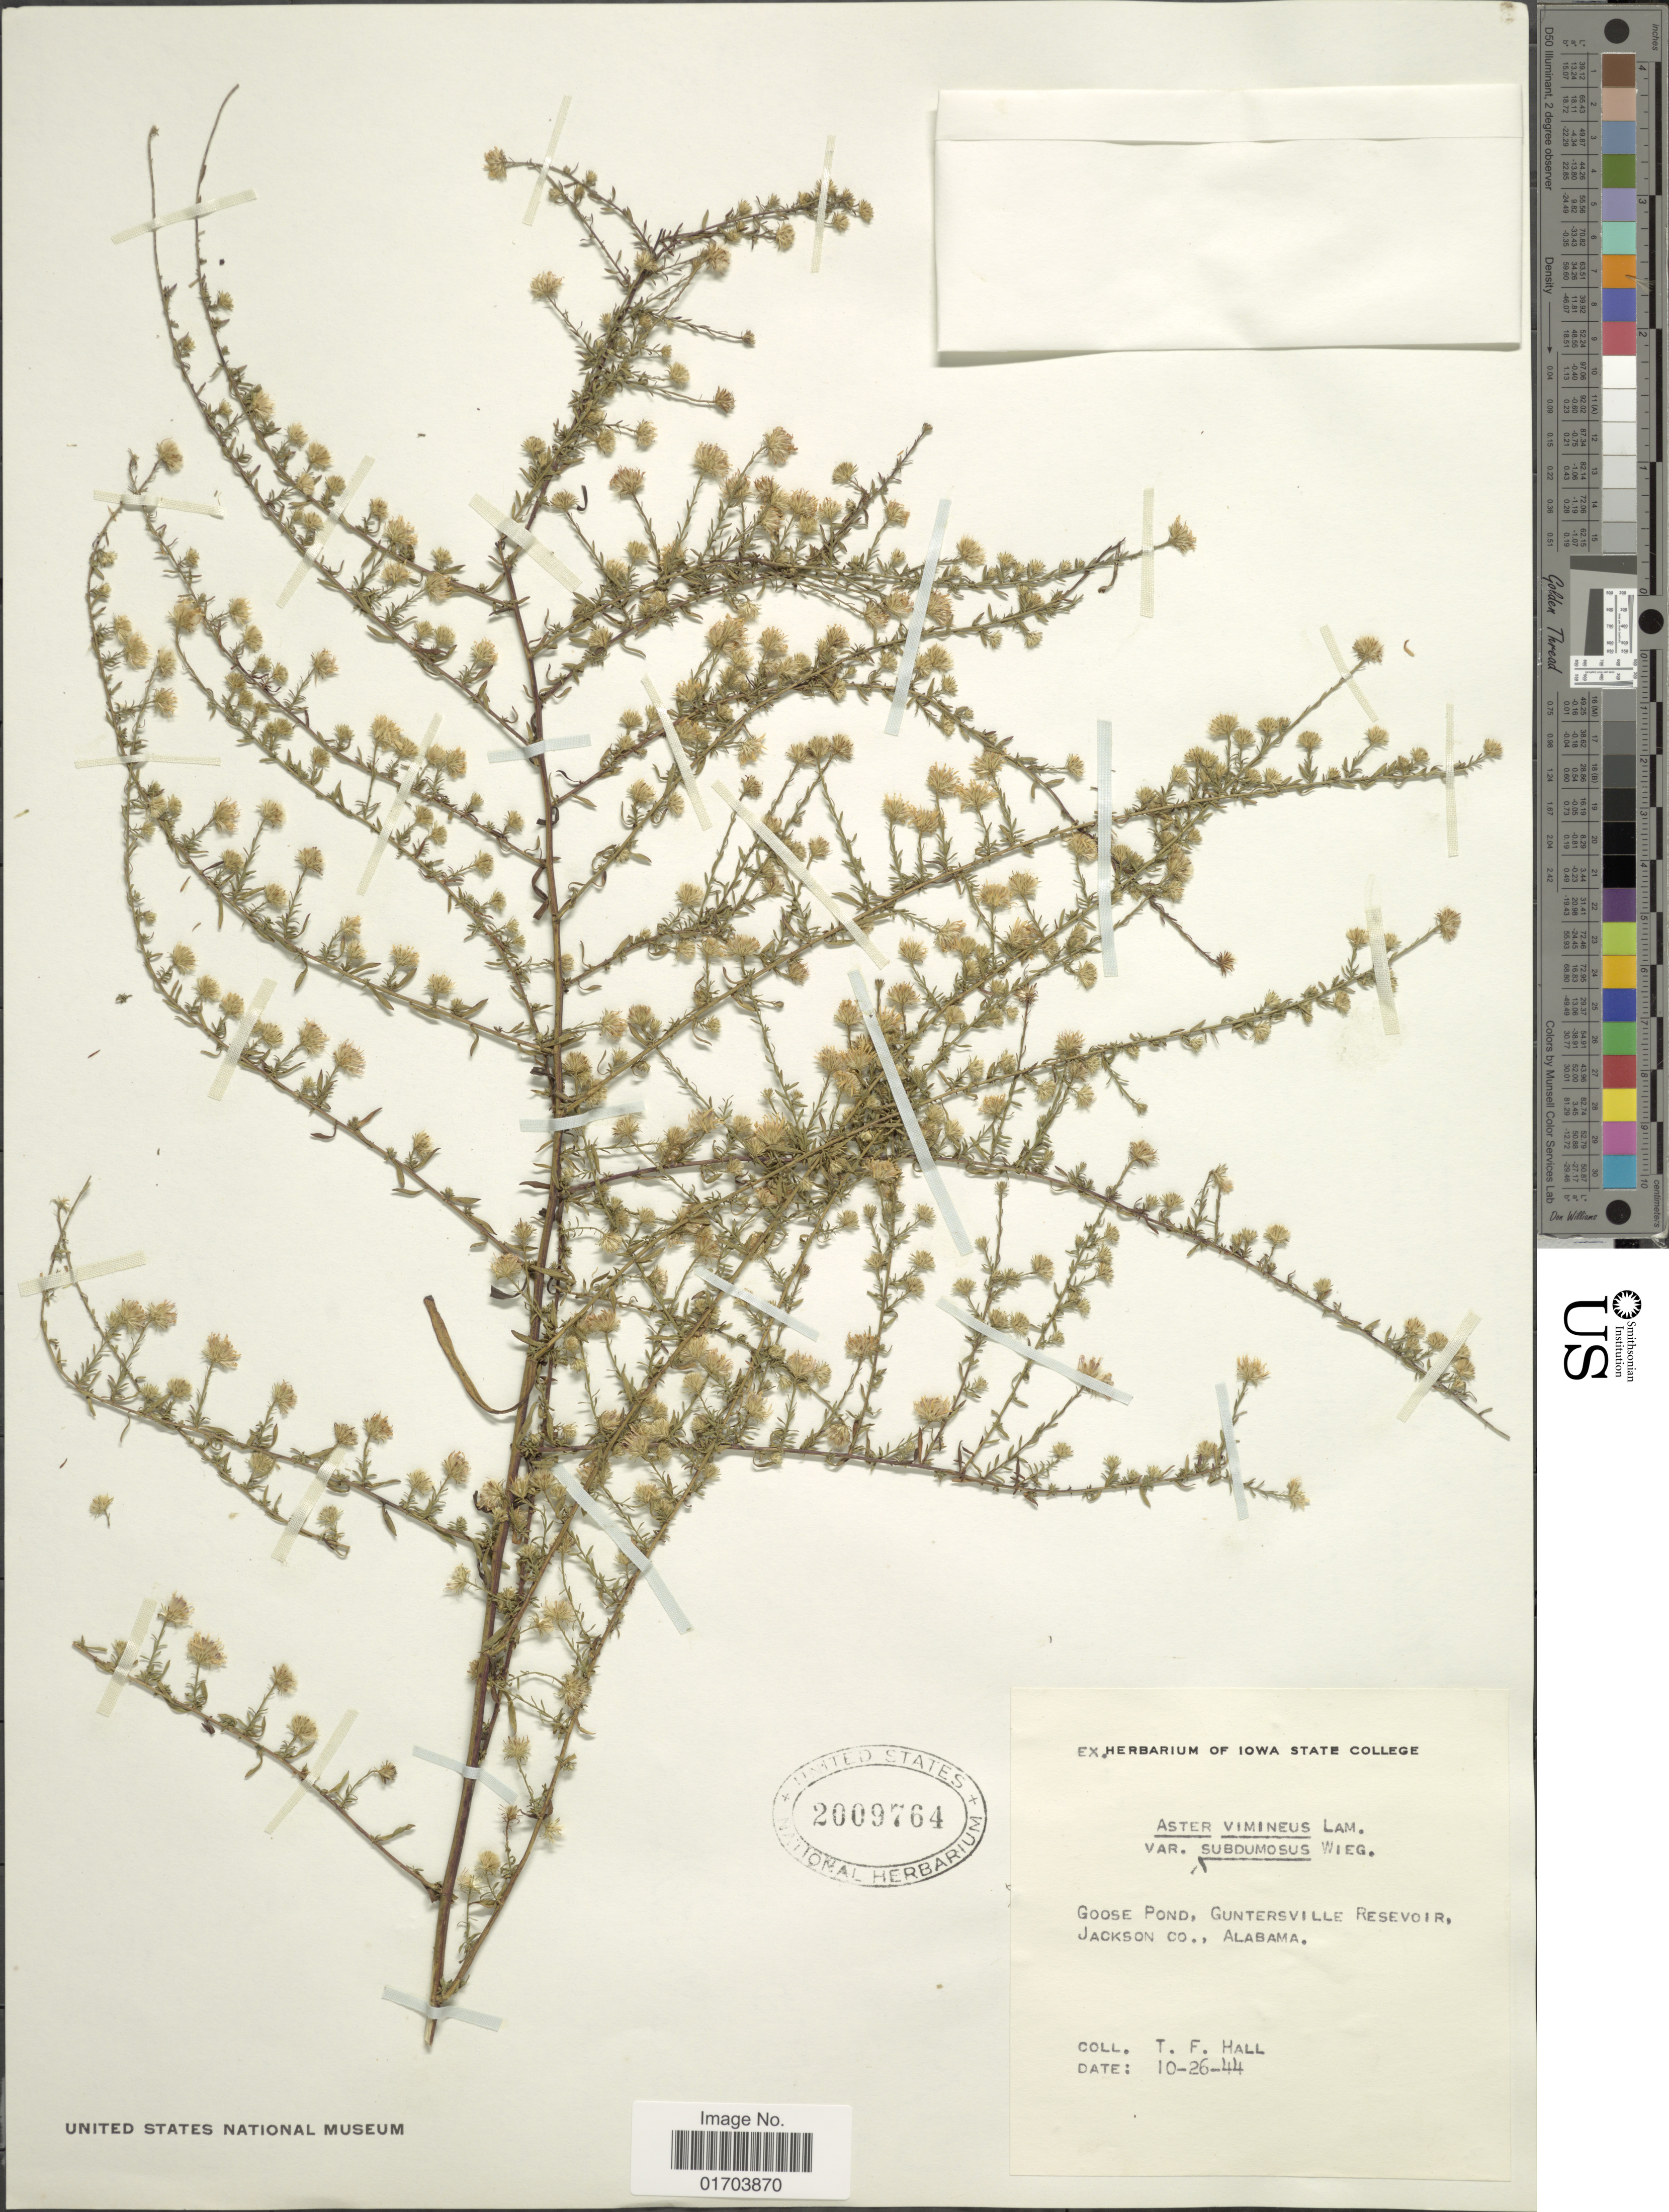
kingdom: Plantae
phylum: Tracheophyta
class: Magnoliopsida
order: Asterales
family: Asteraceae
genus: Symphyotrichum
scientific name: Symphyotrichum racemosum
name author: (Elliott) G.L. Nesom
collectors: T. Hall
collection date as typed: Transcribed d/m/y: 26/10/44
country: United States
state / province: Alabama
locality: Goose Pond, Guntersvile Reservoir, Jackson Co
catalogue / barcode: US 2009764